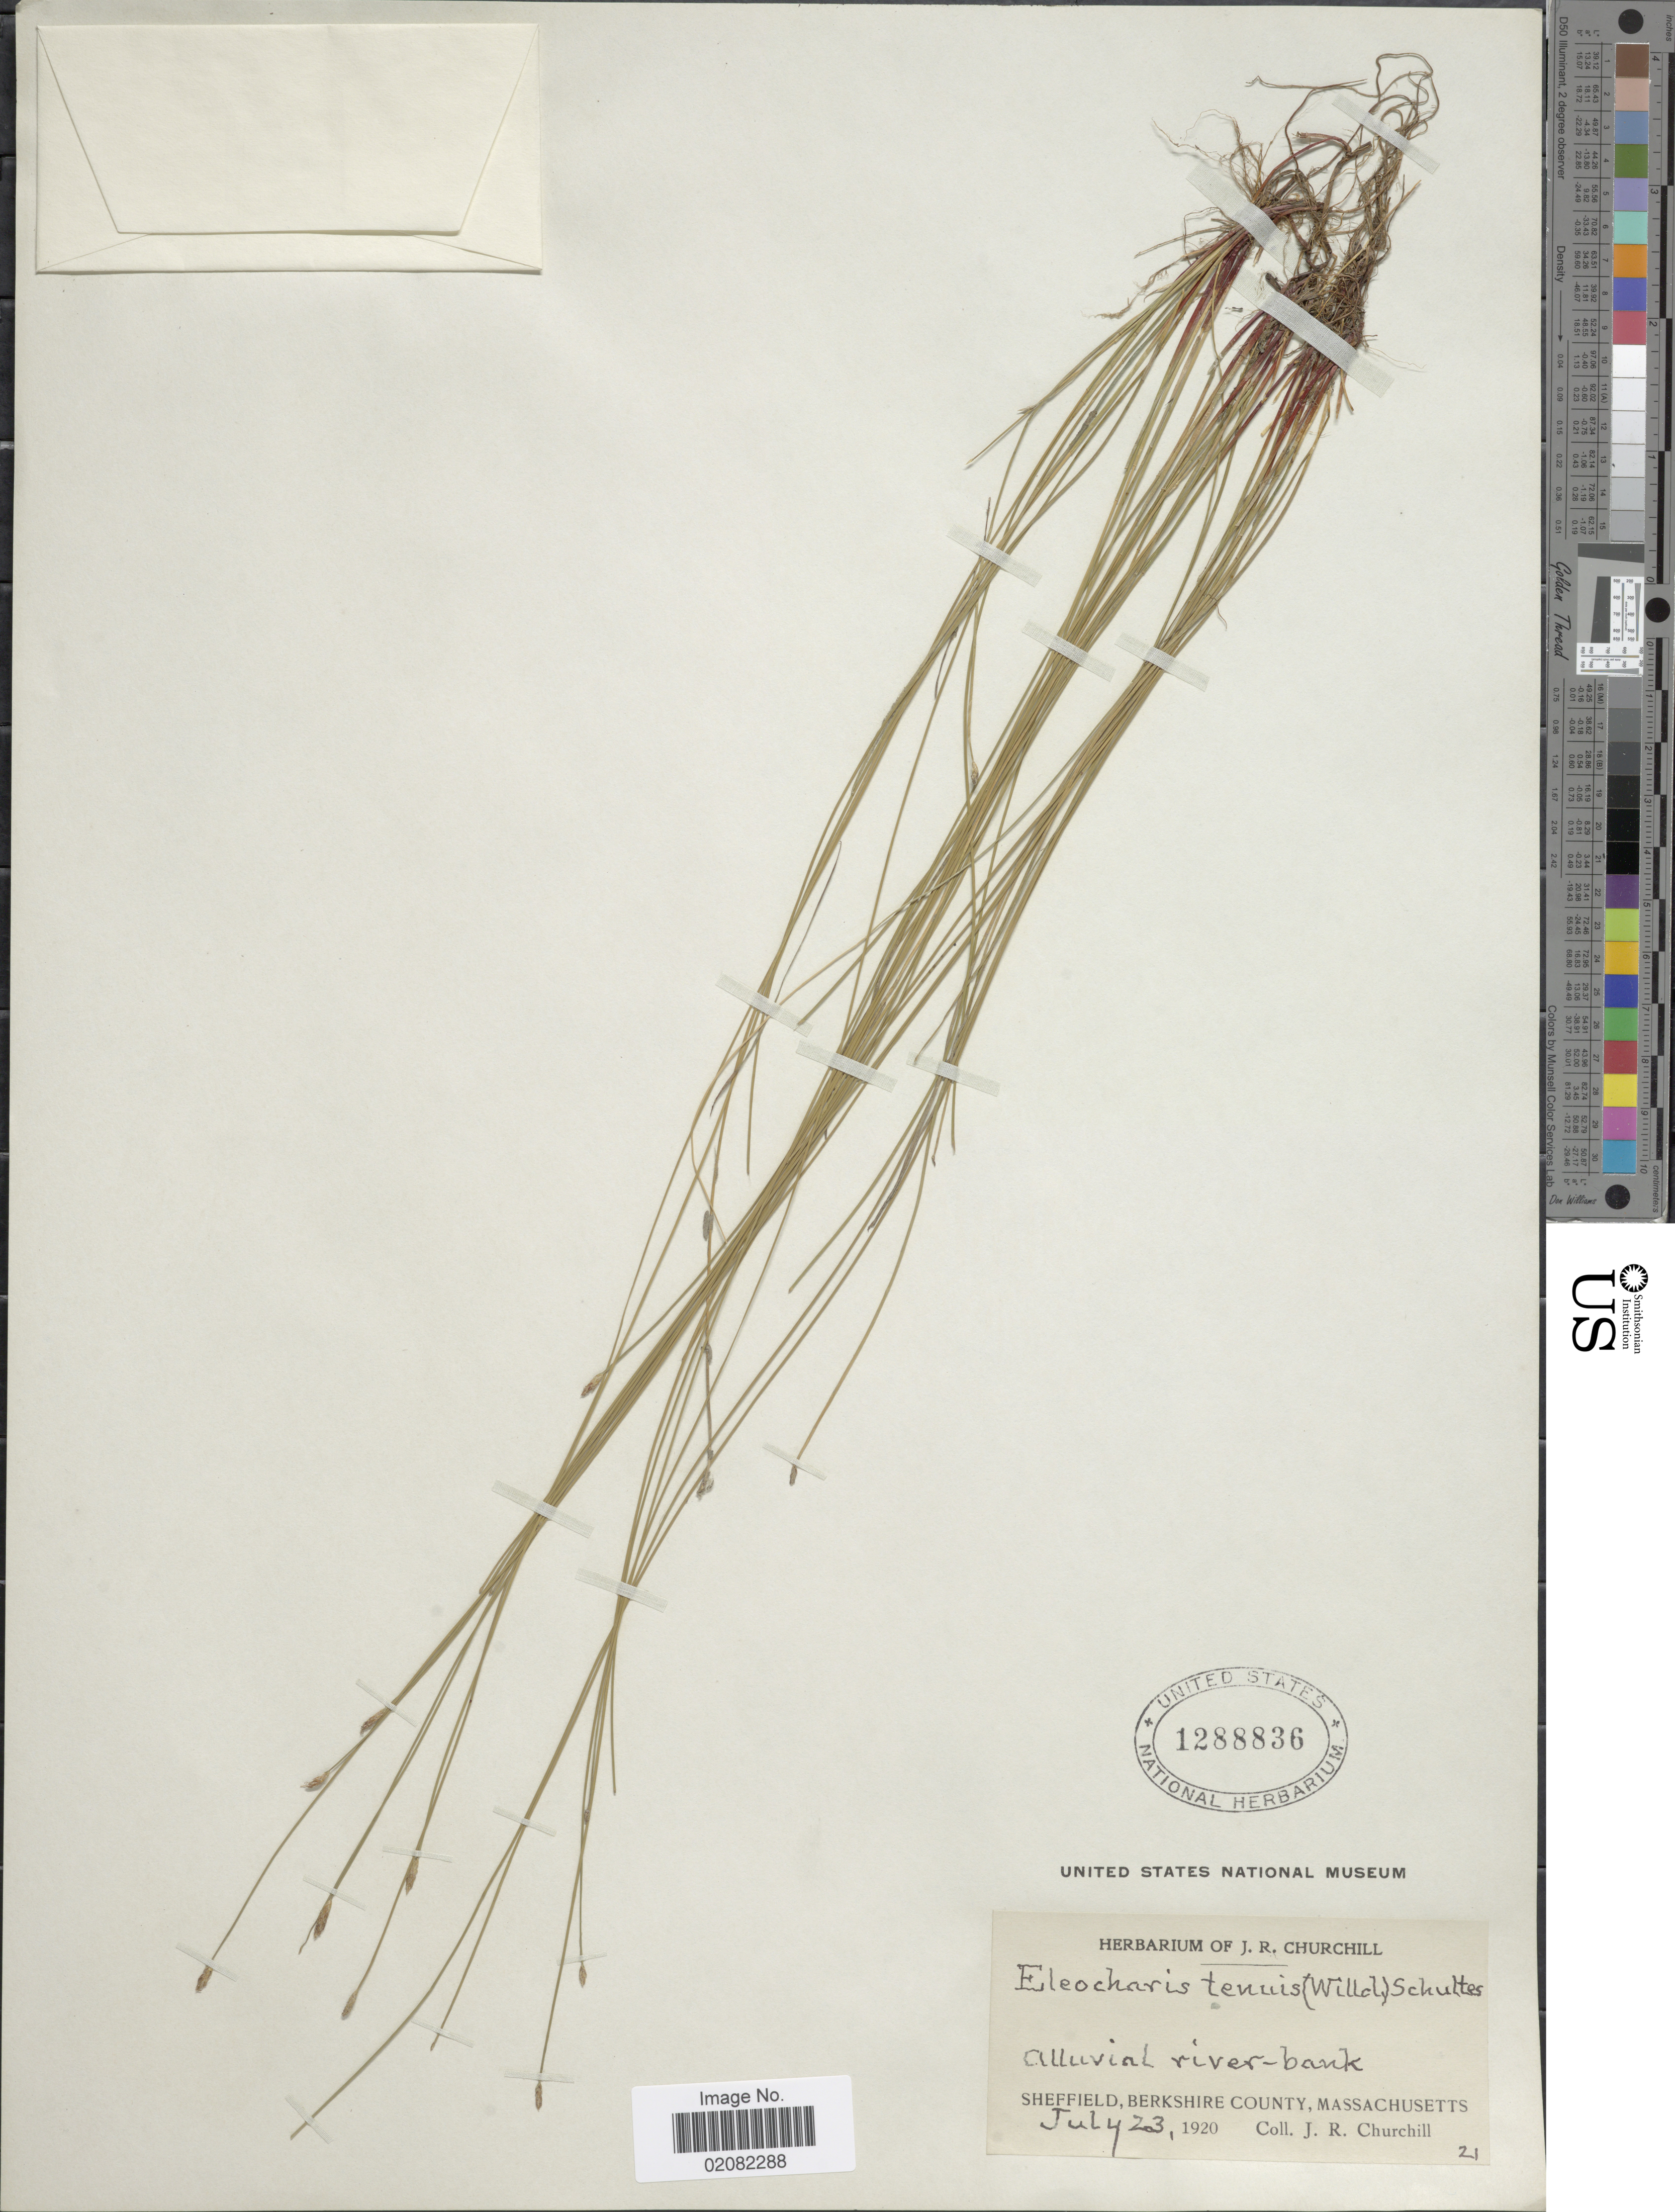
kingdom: Plantae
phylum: Tracheophyta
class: Liliopsida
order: Poales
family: Cyperaceae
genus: Eleocharis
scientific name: Eleocharis elliptica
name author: Kunth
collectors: J. Churchill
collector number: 21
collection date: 1920-07-23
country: United States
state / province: Massachusetts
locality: Sheffield, Berkshire County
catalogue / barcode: US 1288836